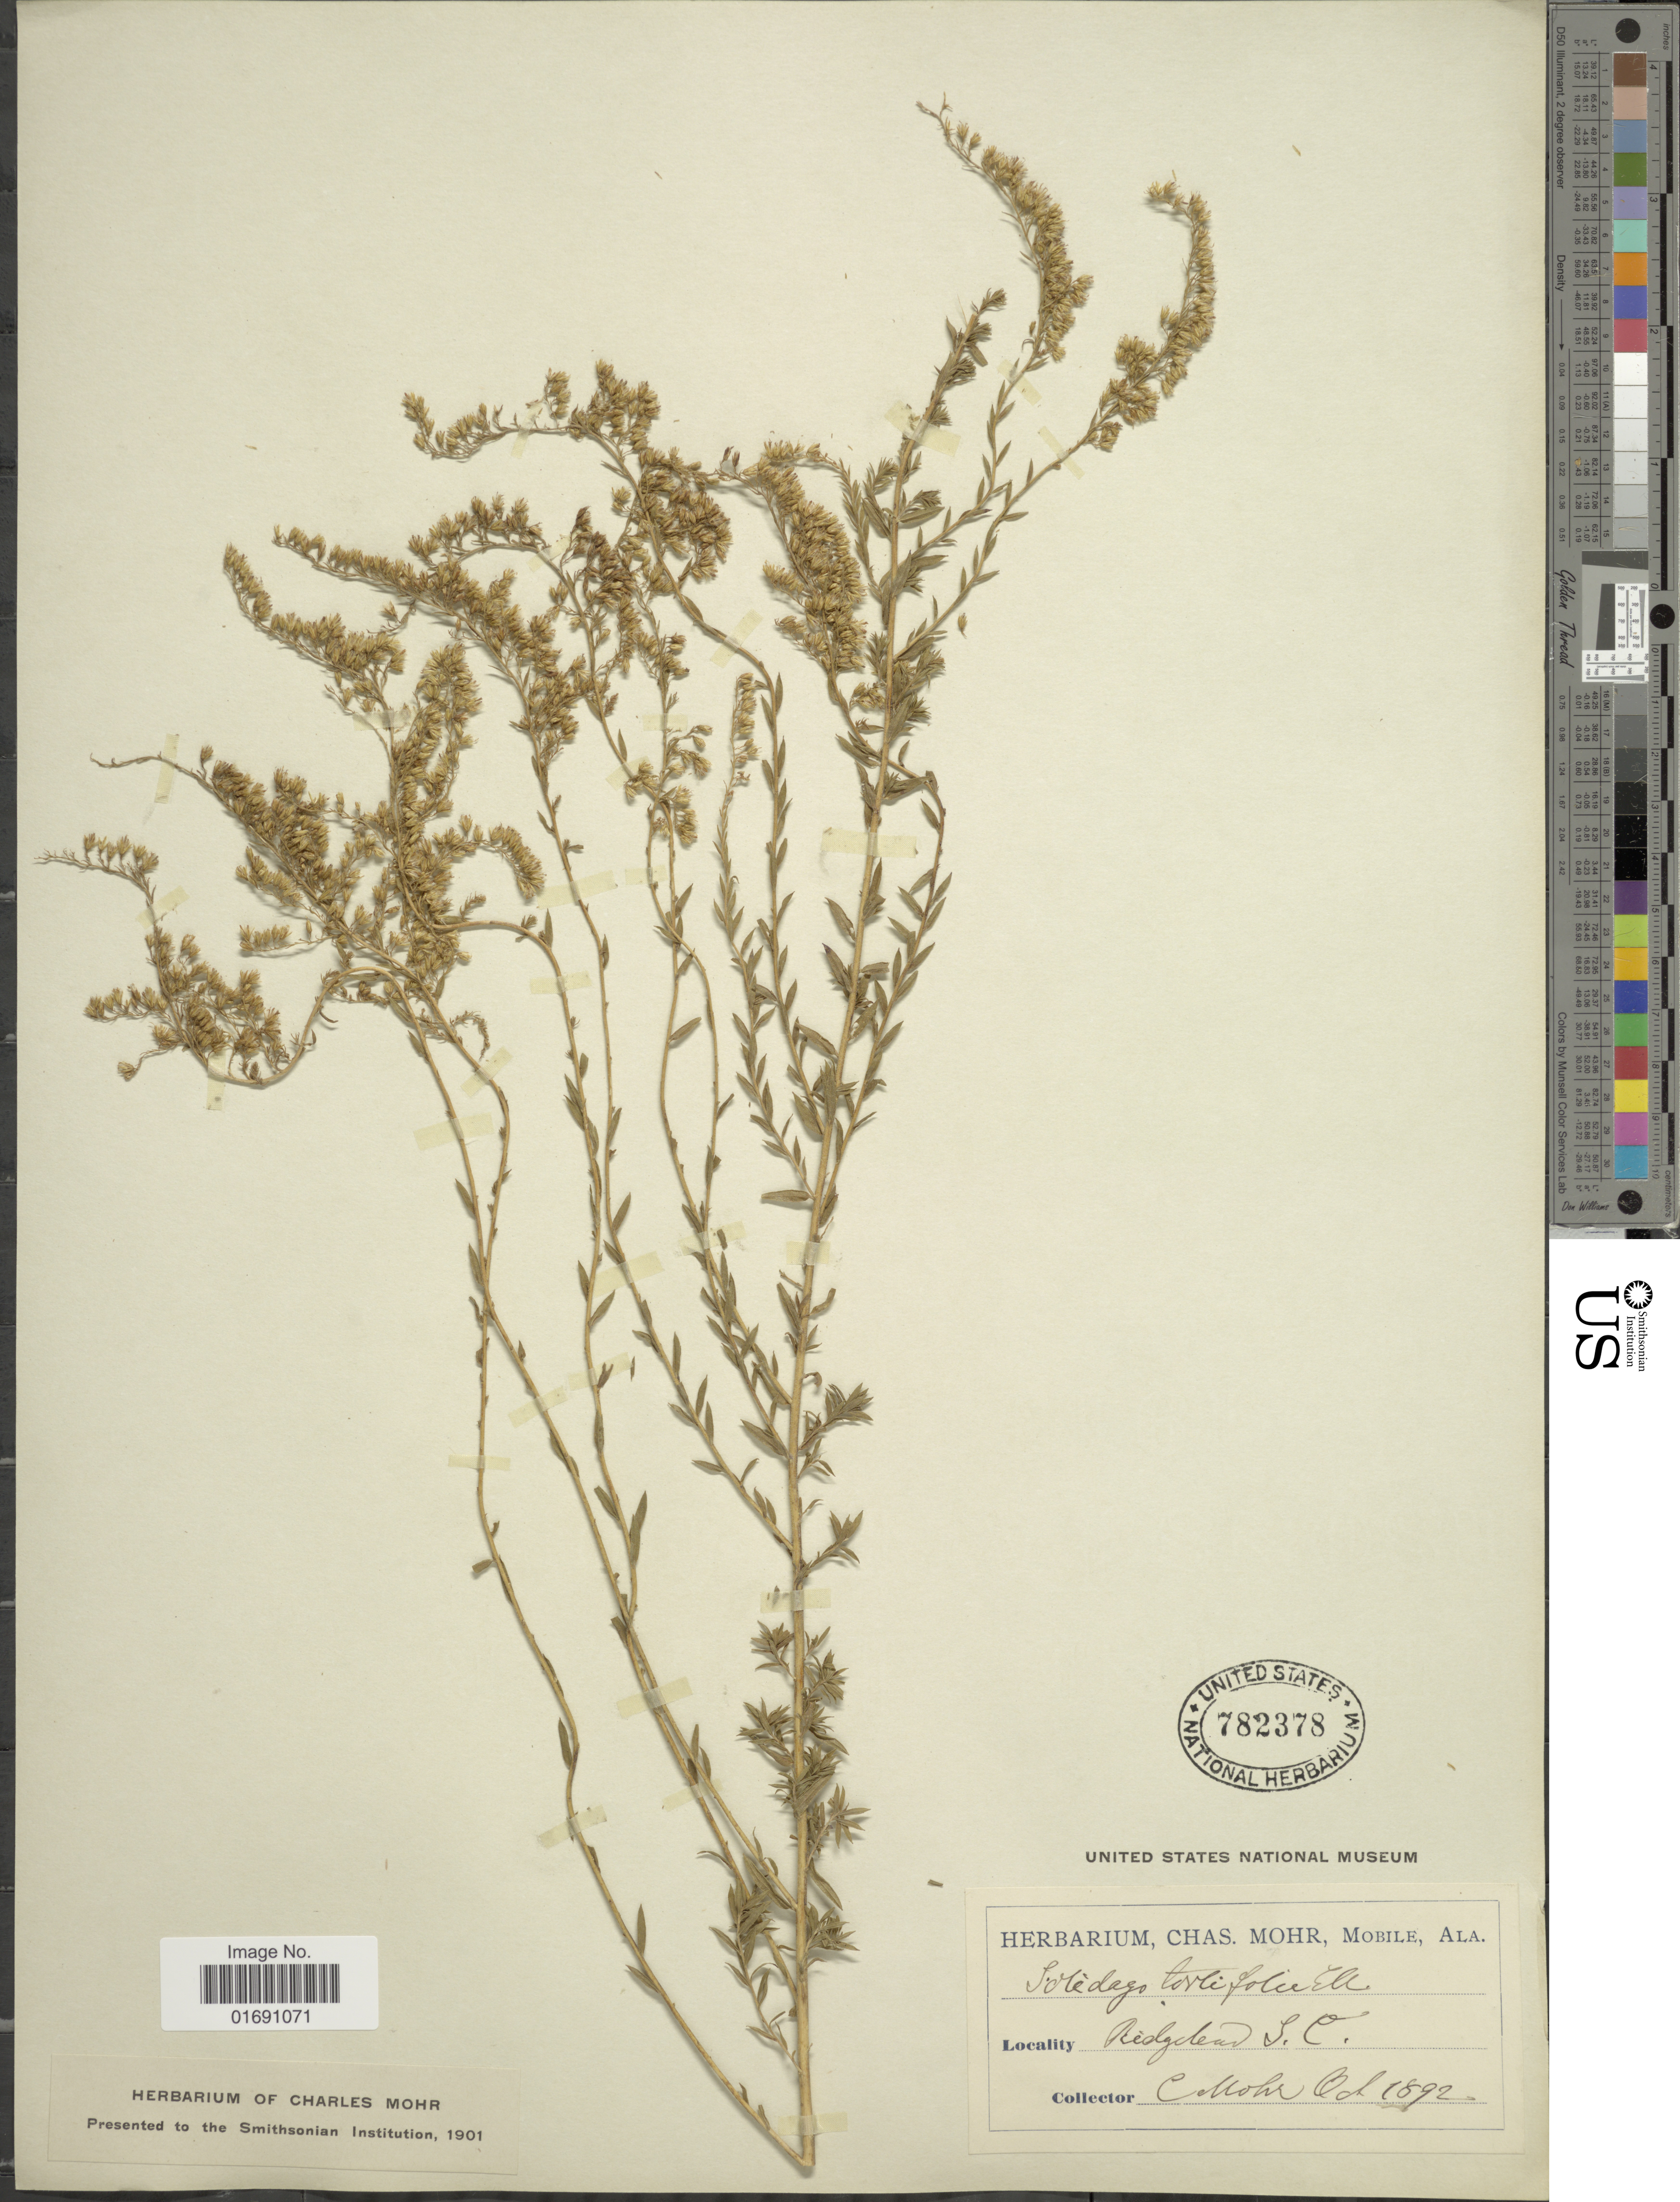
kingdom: Plantae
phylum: Tracheophyta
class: Magnoliopsida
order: Asterales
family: Asteraceae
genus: Solidago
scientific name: Solidago tortifolia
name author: Elliott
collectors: Mohr, C. T. (herbarium)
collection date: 1892-10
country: United States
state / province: South Carolina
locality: Redgdear S.C.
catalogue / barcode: US 782378